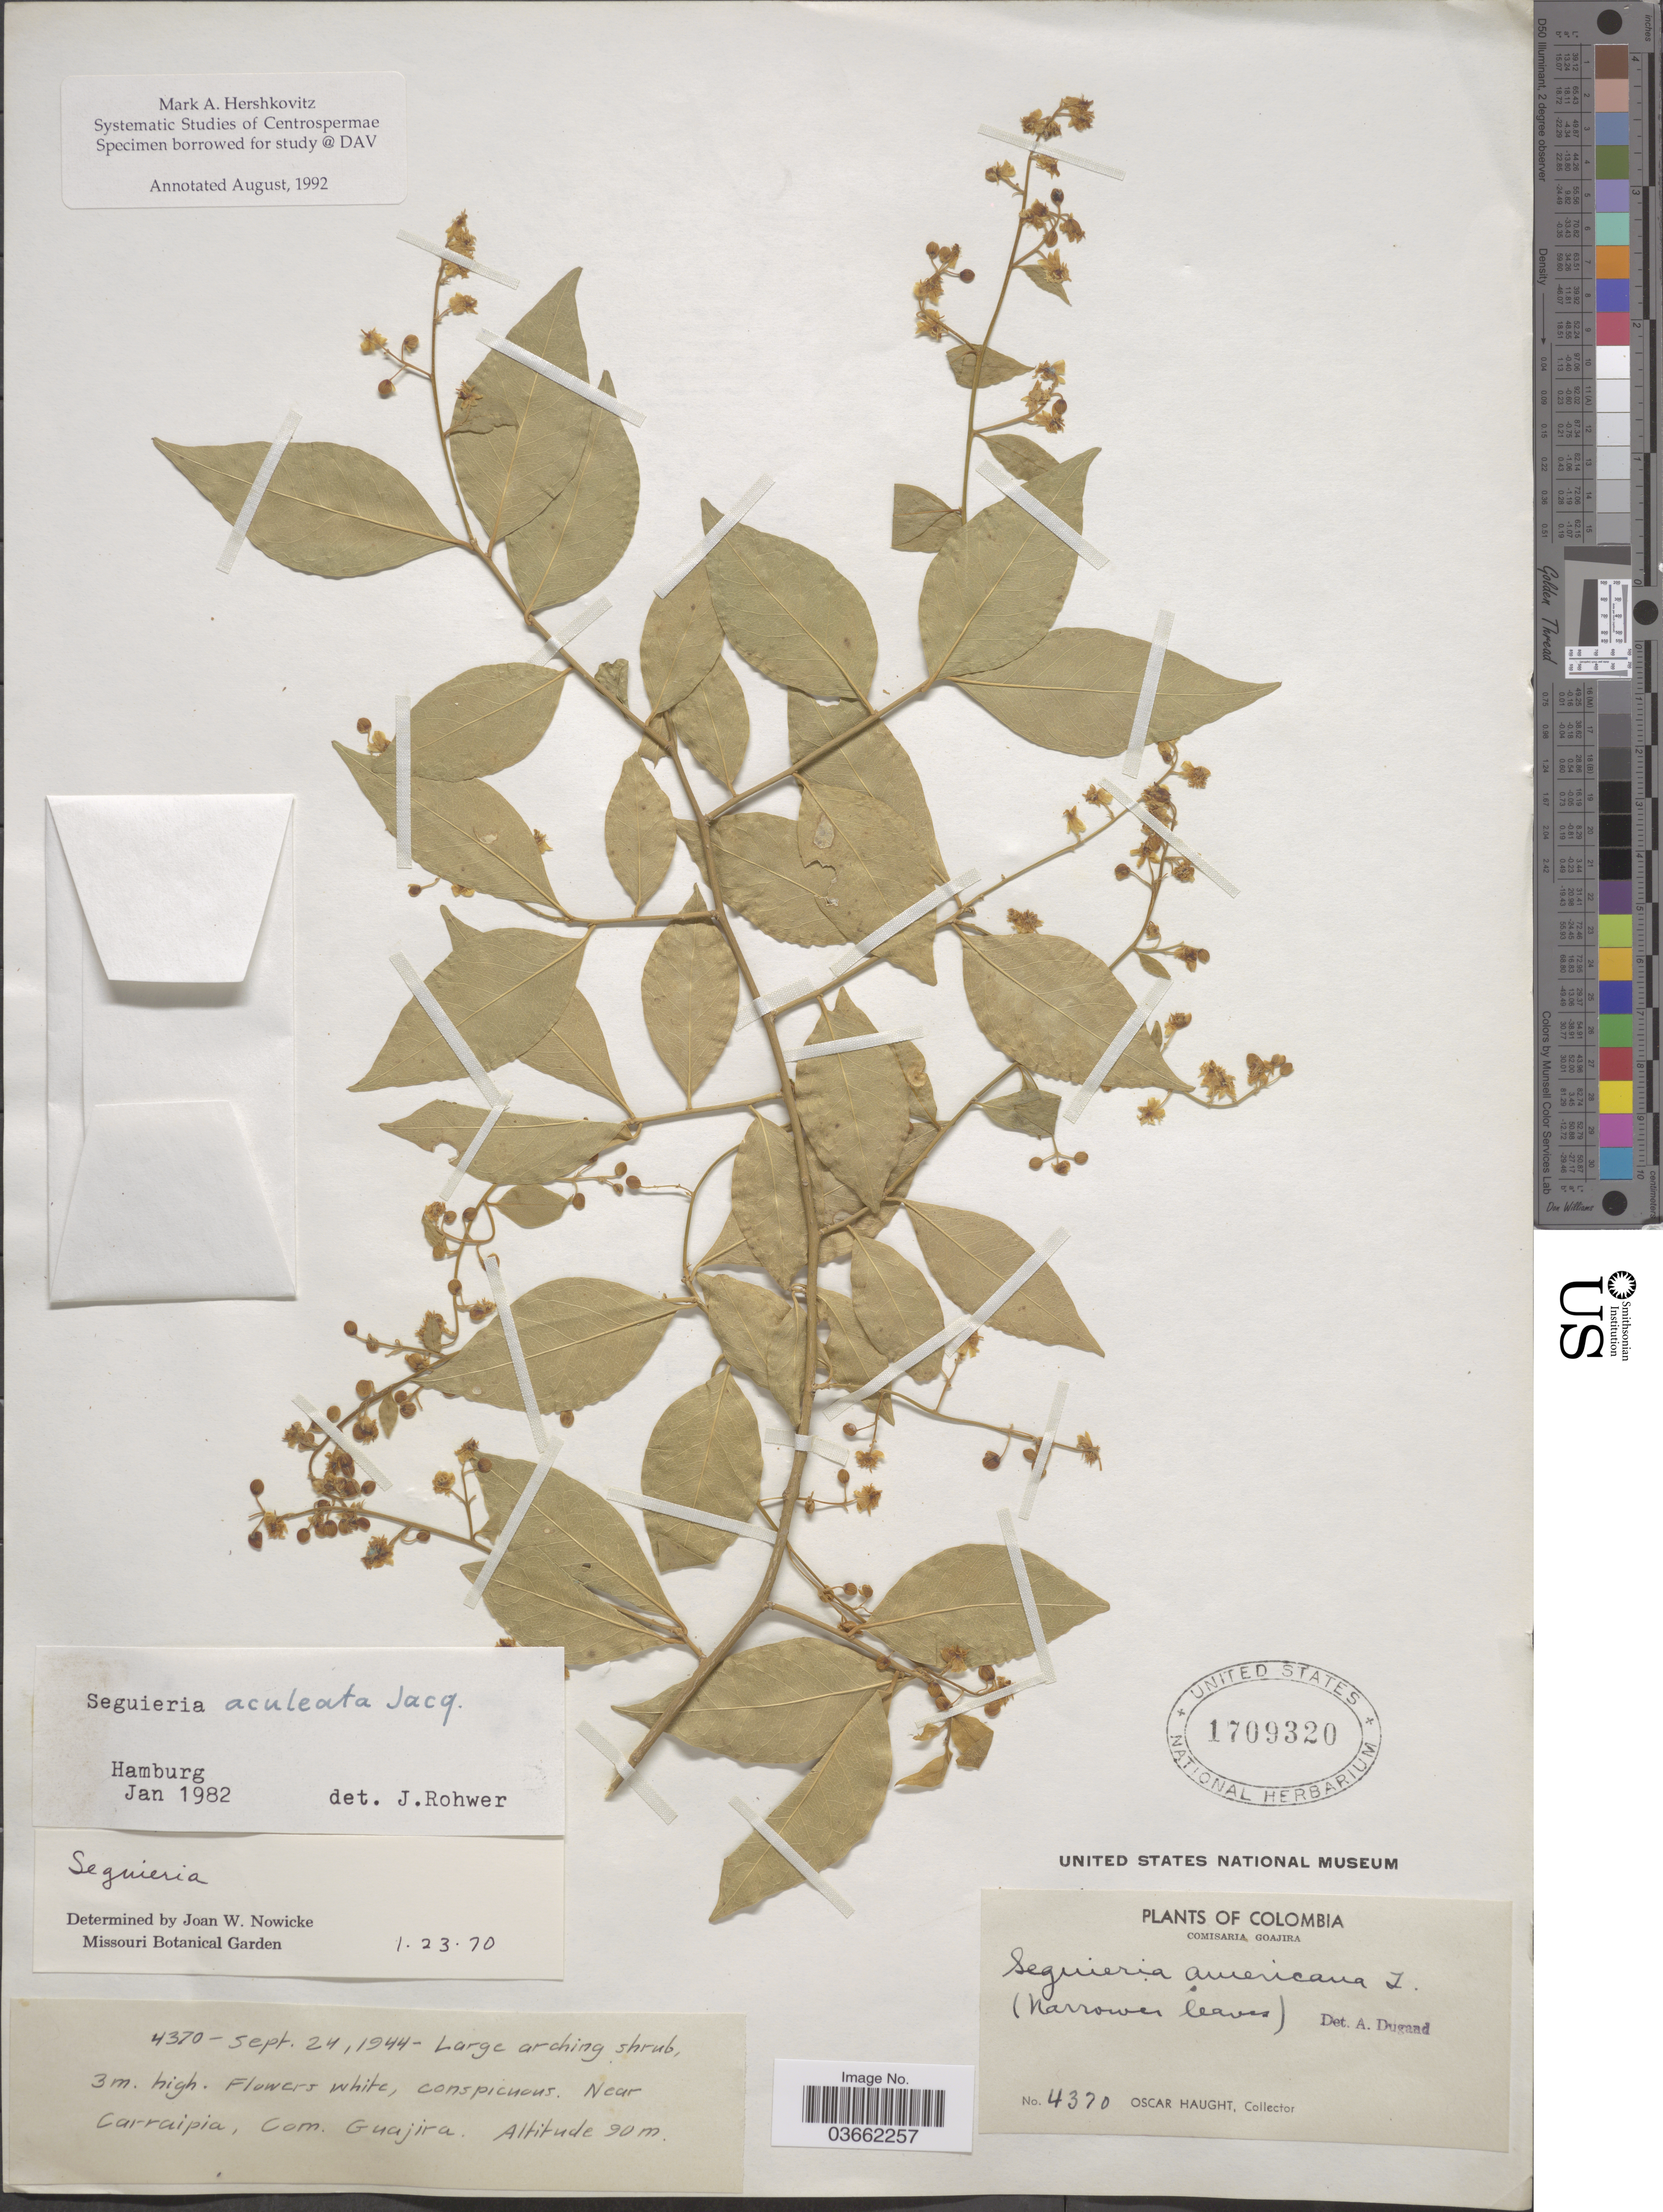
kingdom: Plantae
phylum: Tracheophyta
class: Magnoliopsida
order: Caryophyllales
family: Phytolaccaceae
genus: Seguieria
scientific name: Seguieria aculeata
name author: Jacq.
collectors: O. L. Haught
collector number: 4370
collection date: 1944-09-24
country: Colombia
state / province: La Guajira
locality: Comisaria Guajira. Near Carraipia.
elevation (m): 90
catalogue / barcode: US 1709320